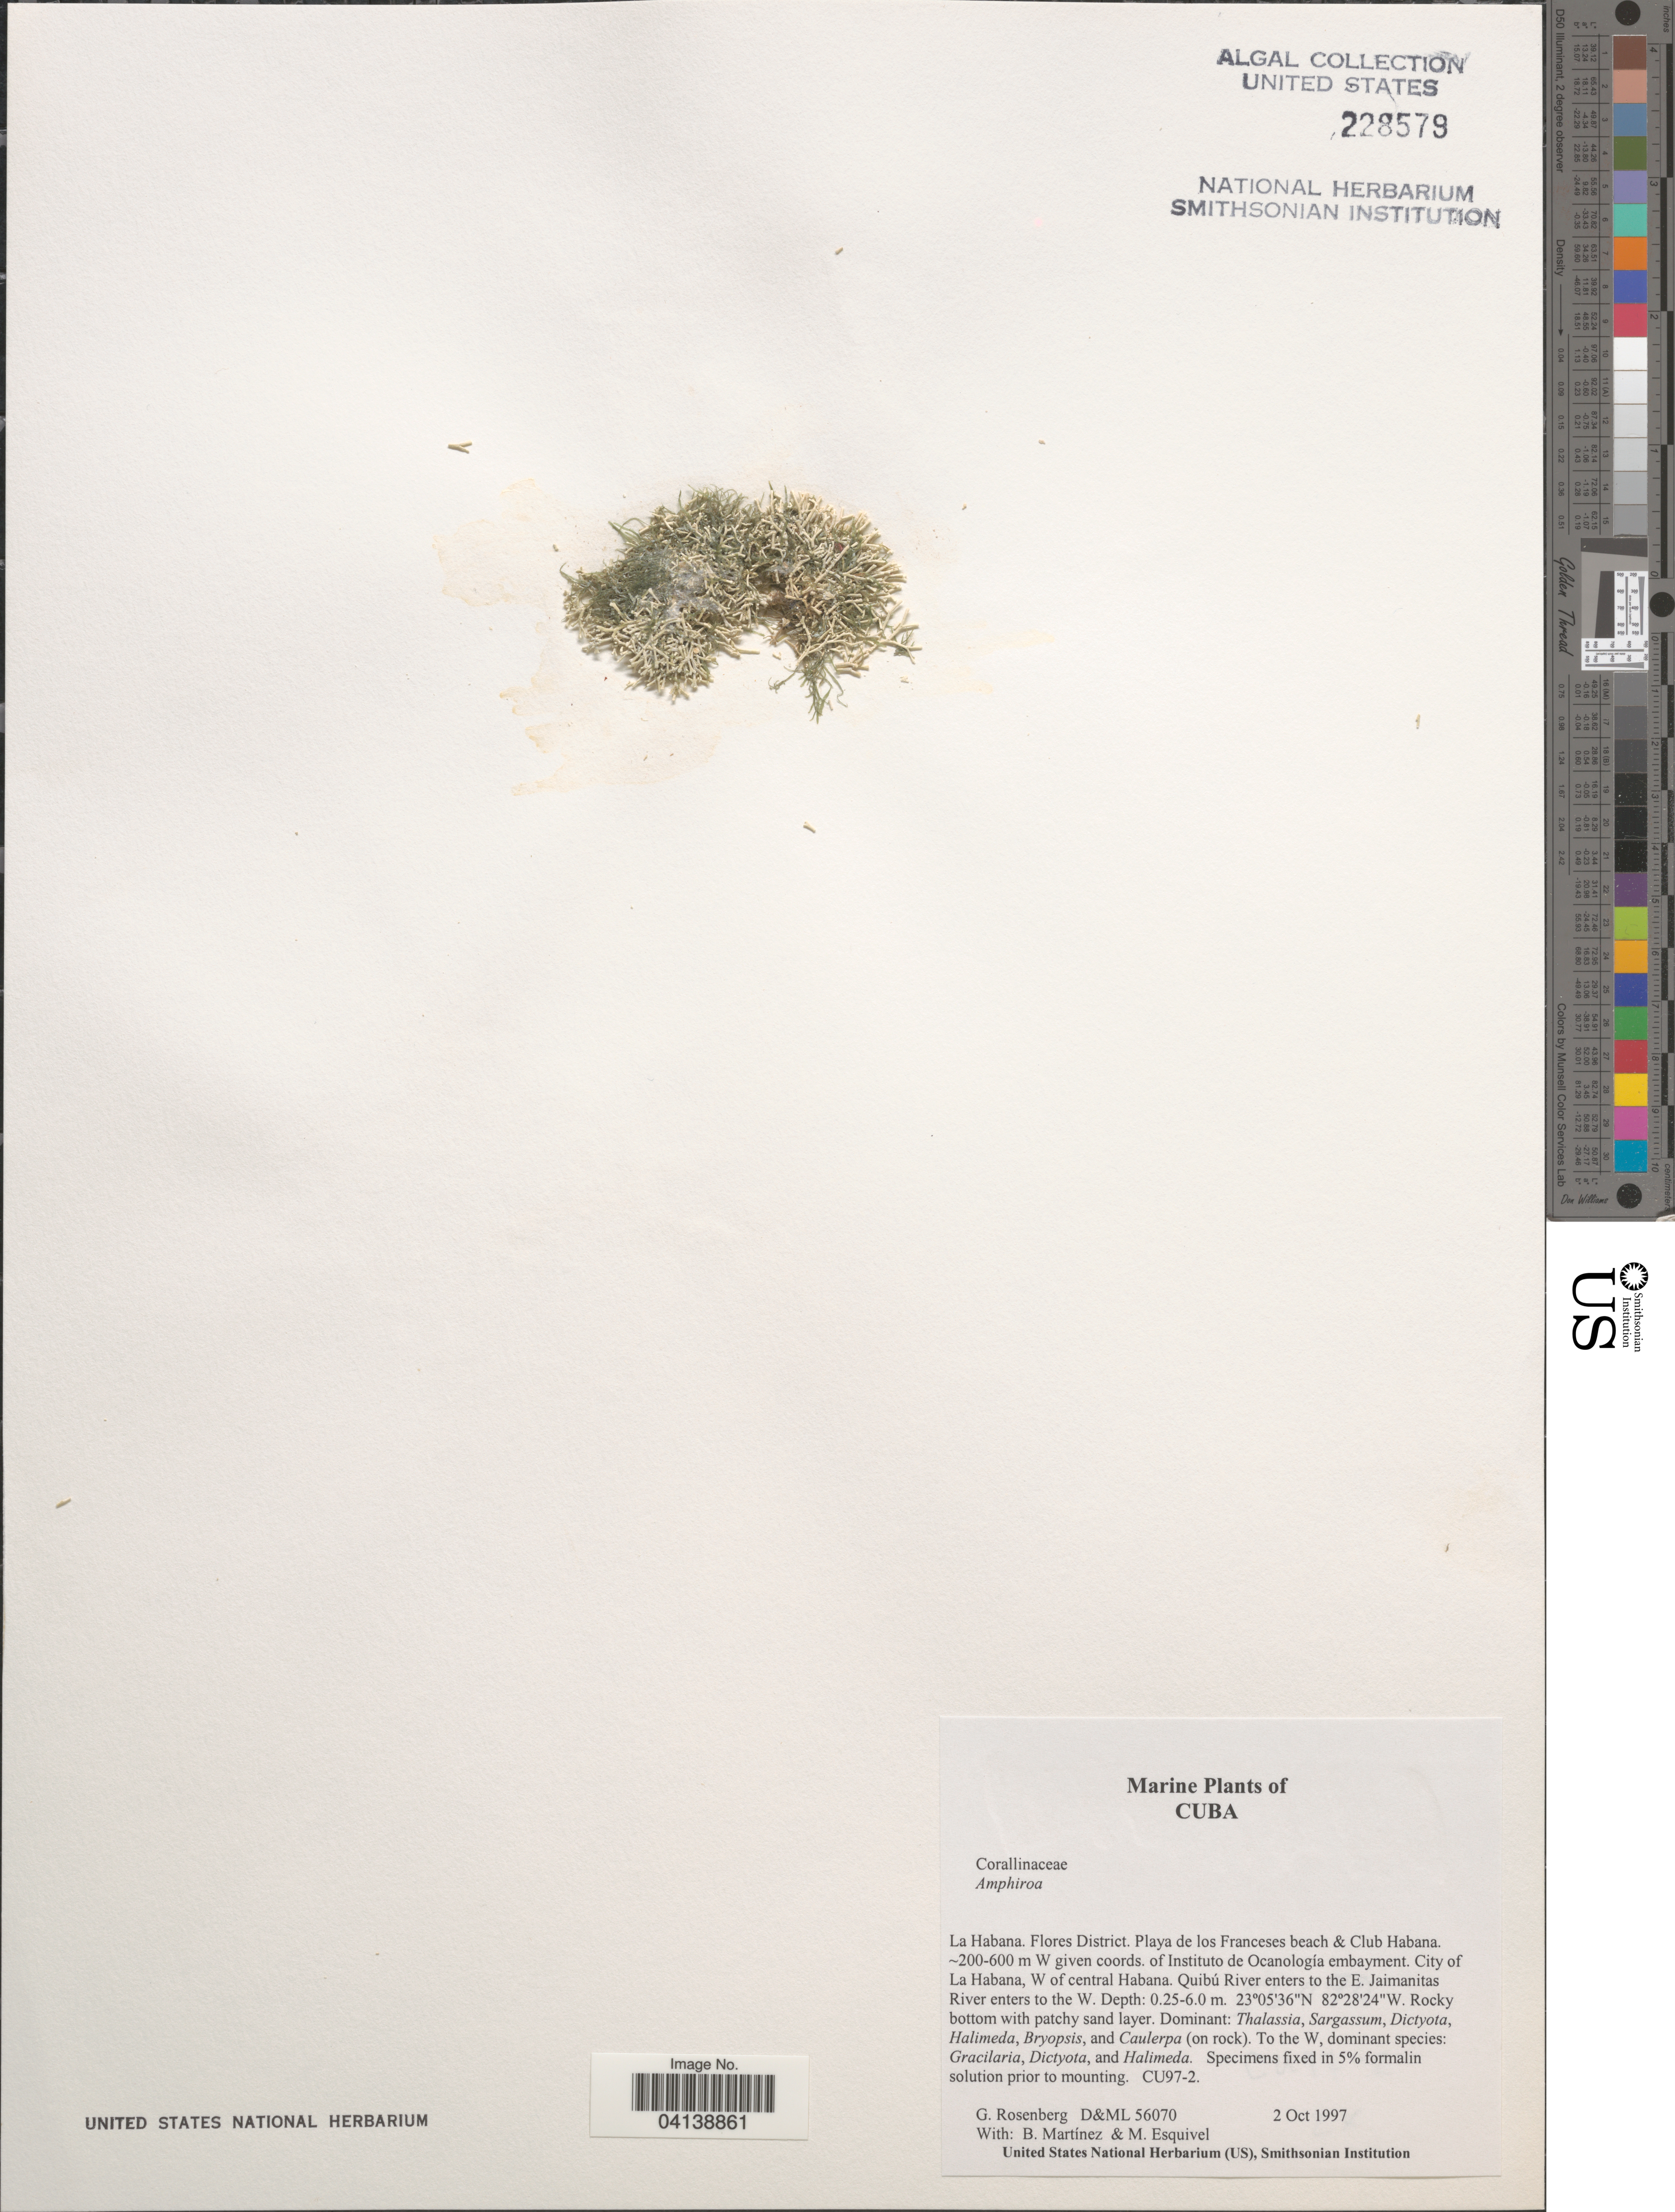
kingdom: Plantae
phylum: Rhodophyta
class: Florideophyceae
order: Corallinales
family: Lithophyllaceae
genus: Amphiroa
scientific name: Amphiroa sp.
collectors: G. Rosenberg, B. Martinez & M. Esquivel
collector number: D&ML56070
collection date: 1997-10-02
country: Cuba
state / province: La Habana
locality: Flores District. Playa de los Franceses beach & Club Habana. W given coords. of Instituto de Oceanología embayment. City of La Habana, W of central Havana. Quibú River enters to the E. Jaimanitas River enters to the W.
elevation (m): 200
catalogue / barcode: US 228579